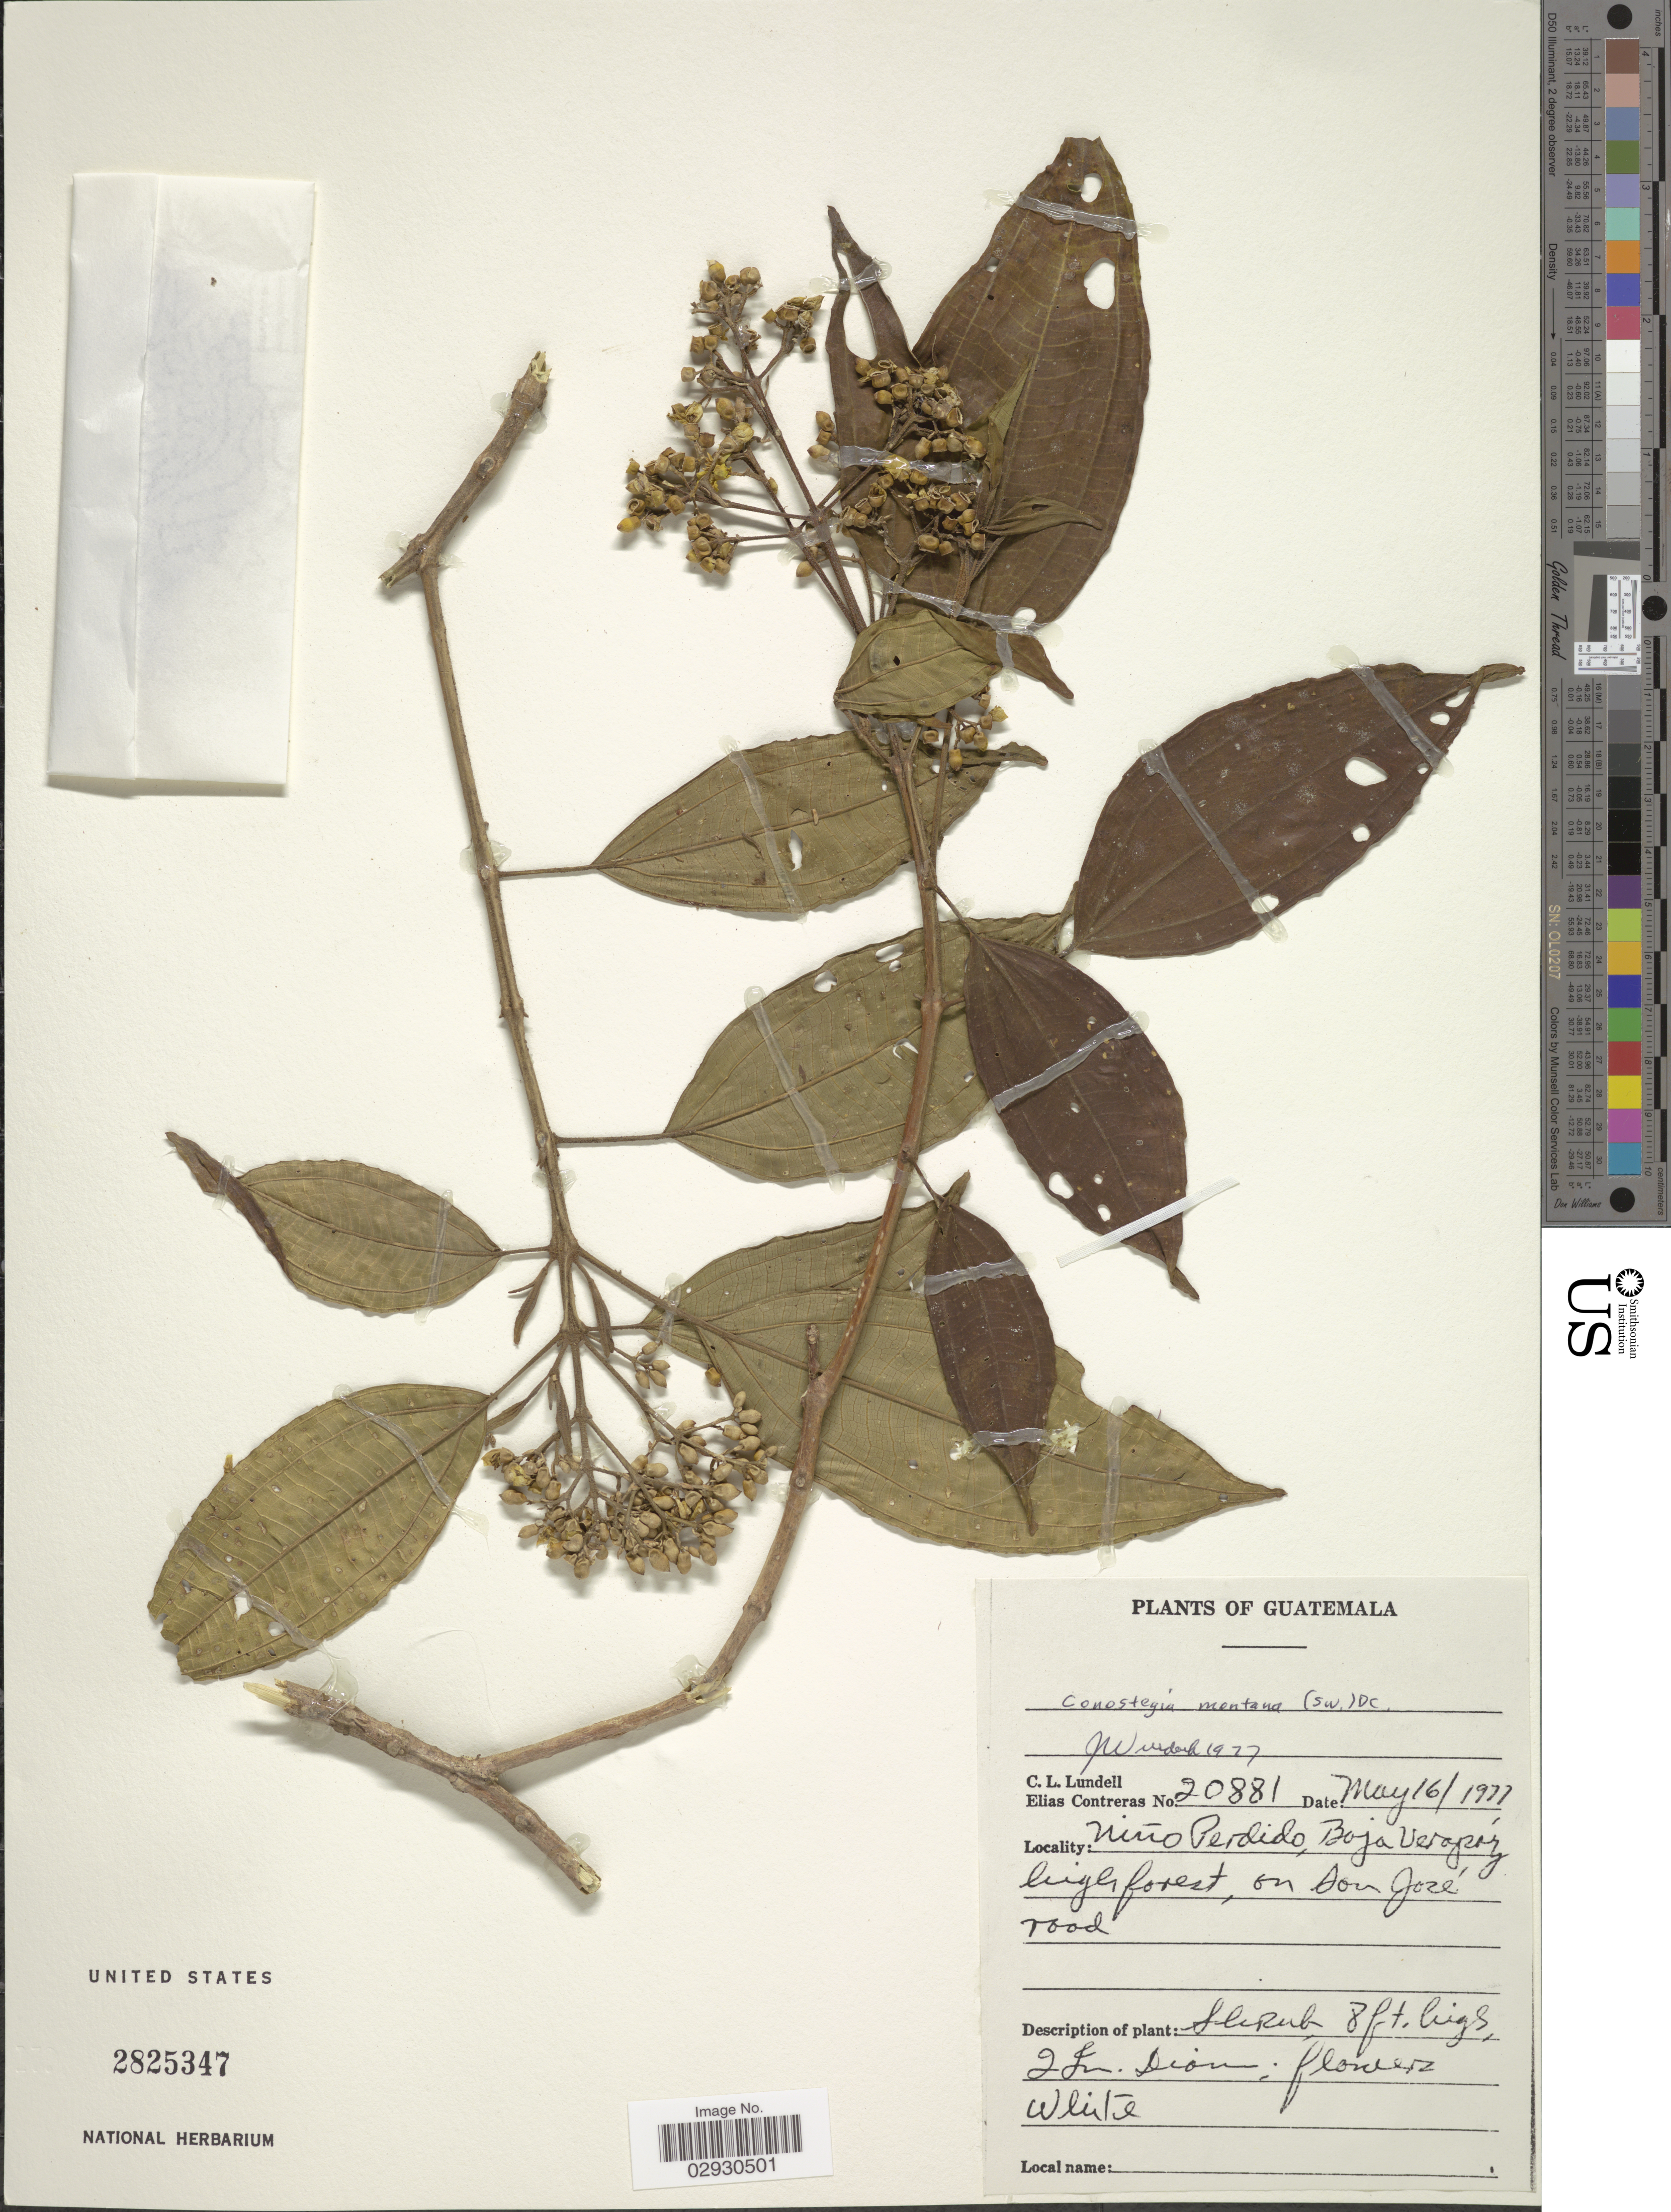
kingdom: Plantae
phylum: Tracheophyta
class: Magnoliopsida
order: Myrtales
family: Melastomataceae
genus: Conostegia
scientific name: Conostegia montana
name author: (Sw.) D. Don ex DC.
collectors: C. L. Lundell & E. Contreras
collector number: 20881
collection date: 1977-05-16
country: Guatemala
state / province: Baja Verapaz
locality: Niño Perdido, high forest, on San José road.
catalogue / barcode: US 2825347